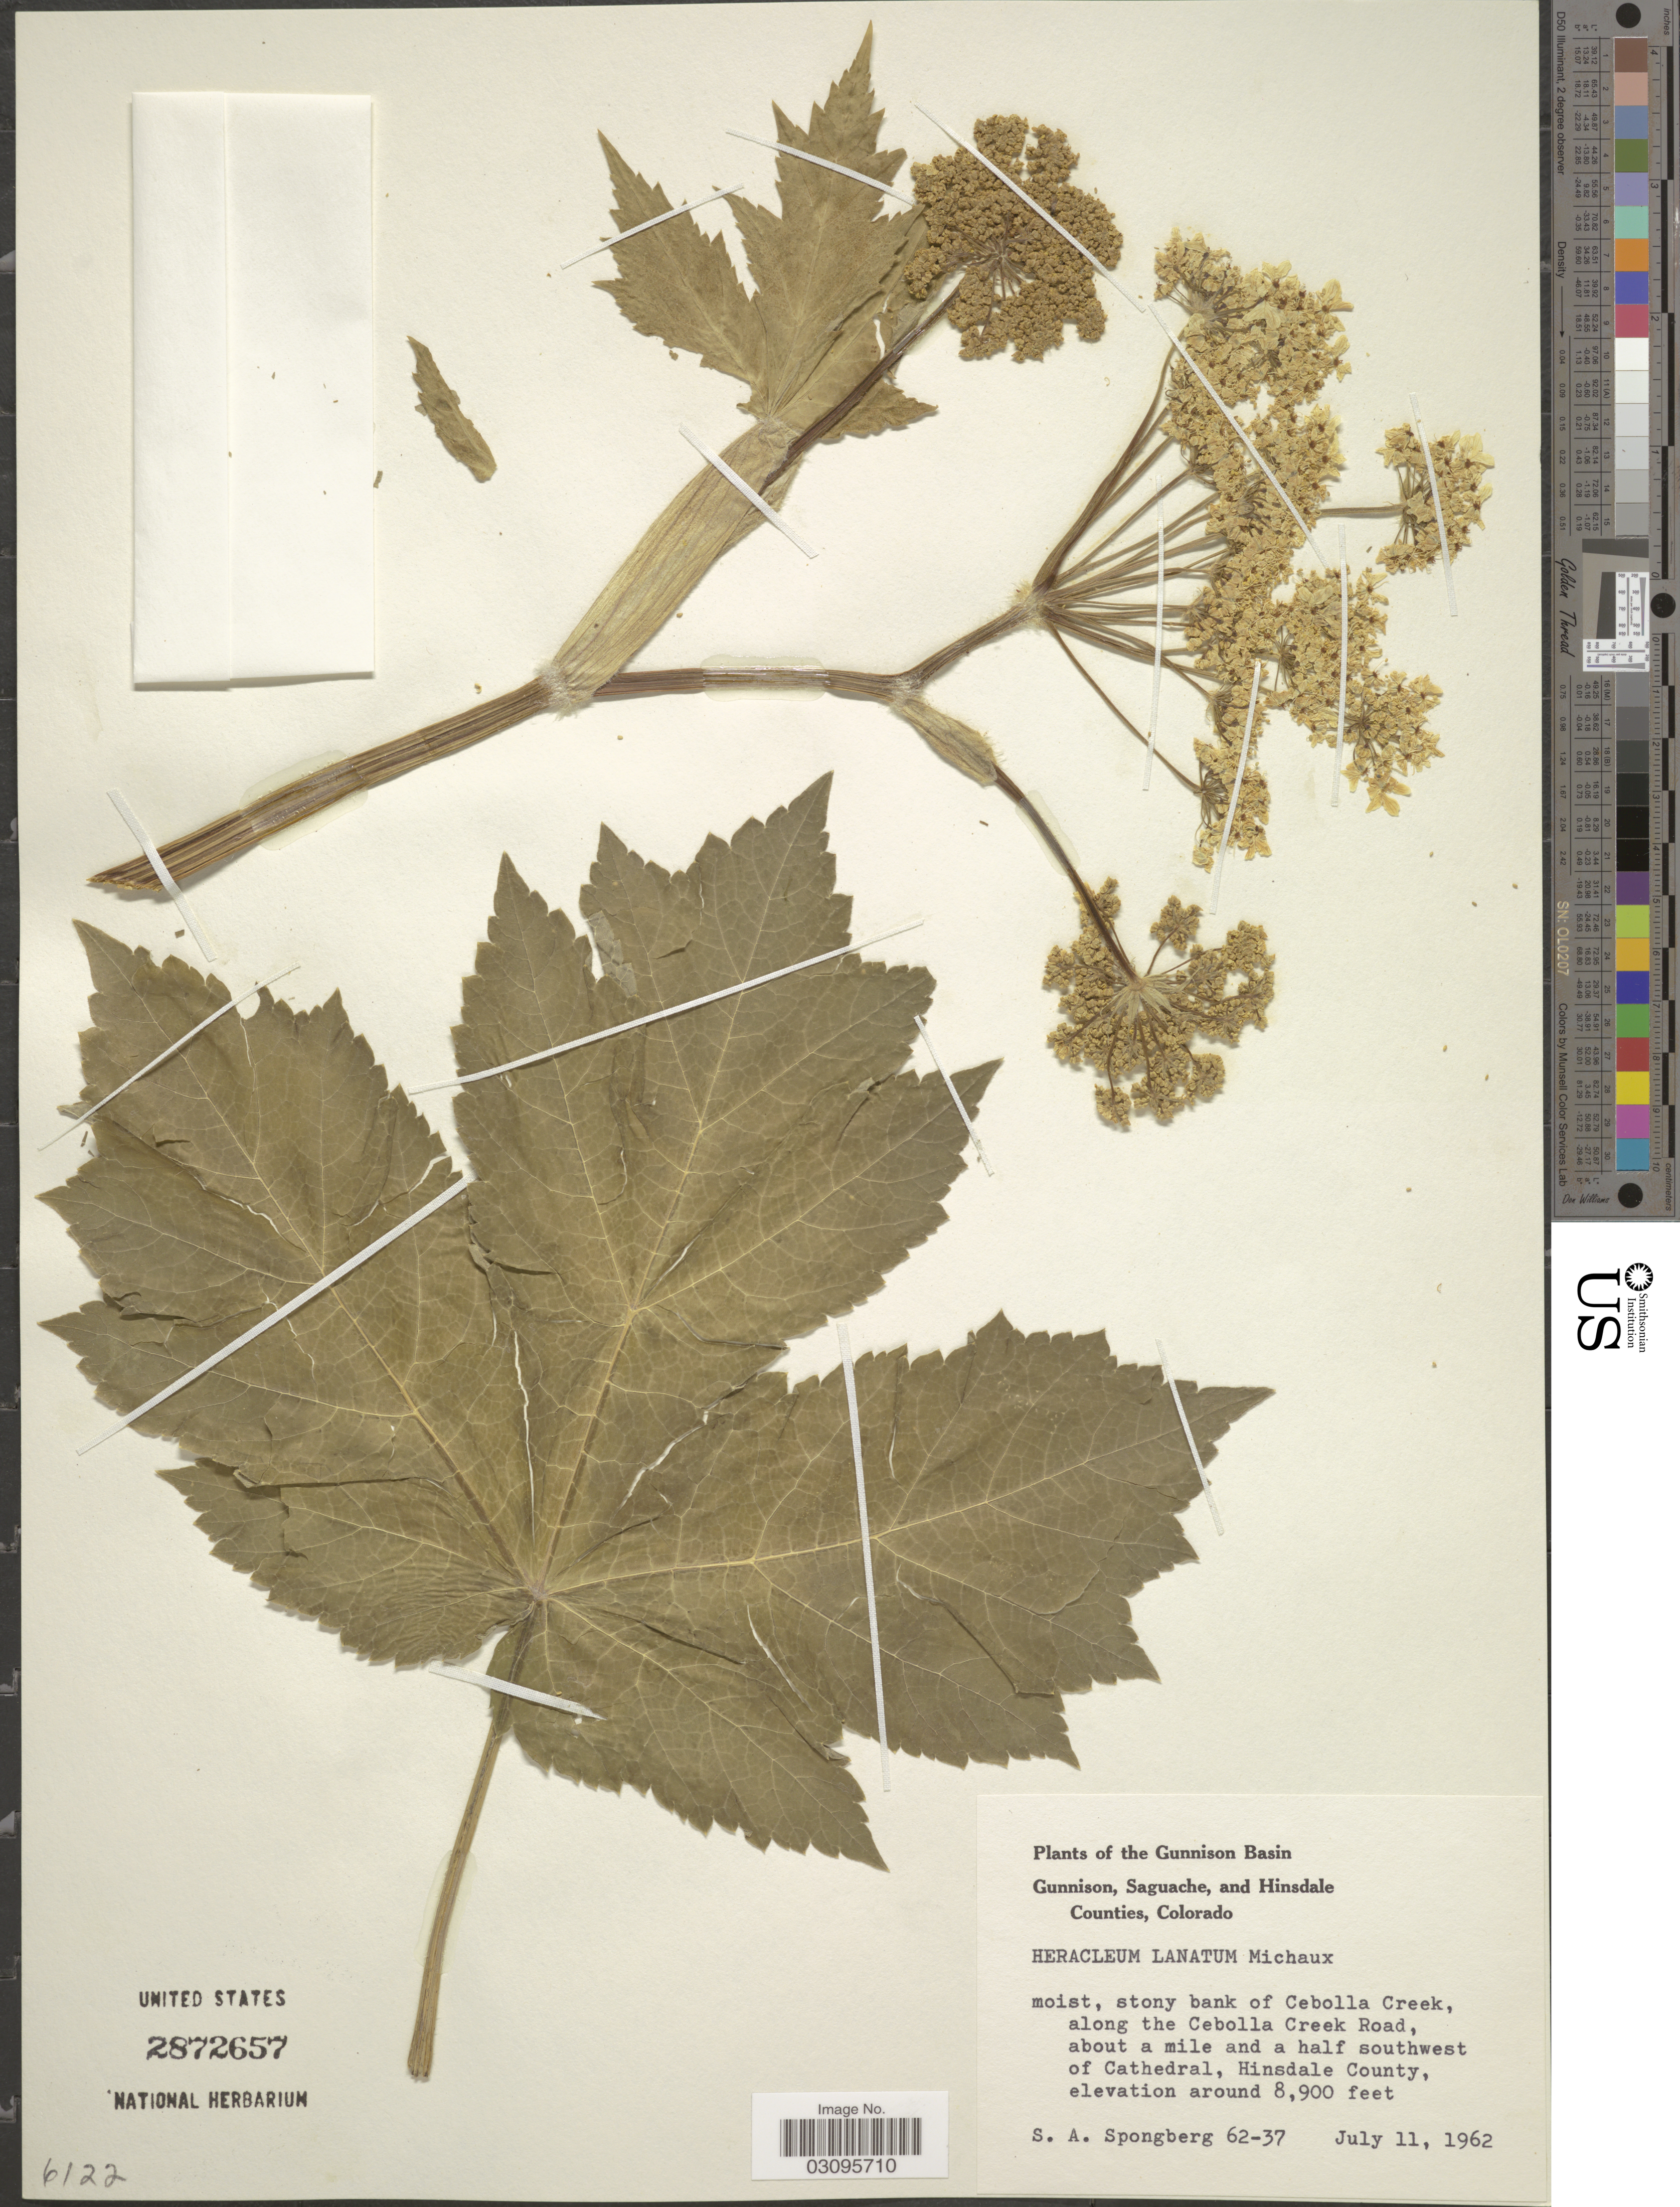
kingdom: Plantae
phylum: Tracheophyta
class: Magnoliopsida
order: Apiales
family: Apiaceae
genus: Heracleum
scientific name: Heracleum lanatum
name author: Michx.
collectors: S. A.Spongberg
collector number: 62-37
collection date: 1962-07-11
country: United States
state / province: Colorado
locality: The Gunnison Basin. Stony bank of Cebolla Creek, along the Cebolla Creek Road, about a mile and a half southwest of Cathedral, Hinsdale County.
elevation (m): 2713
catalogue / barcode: US 2872657